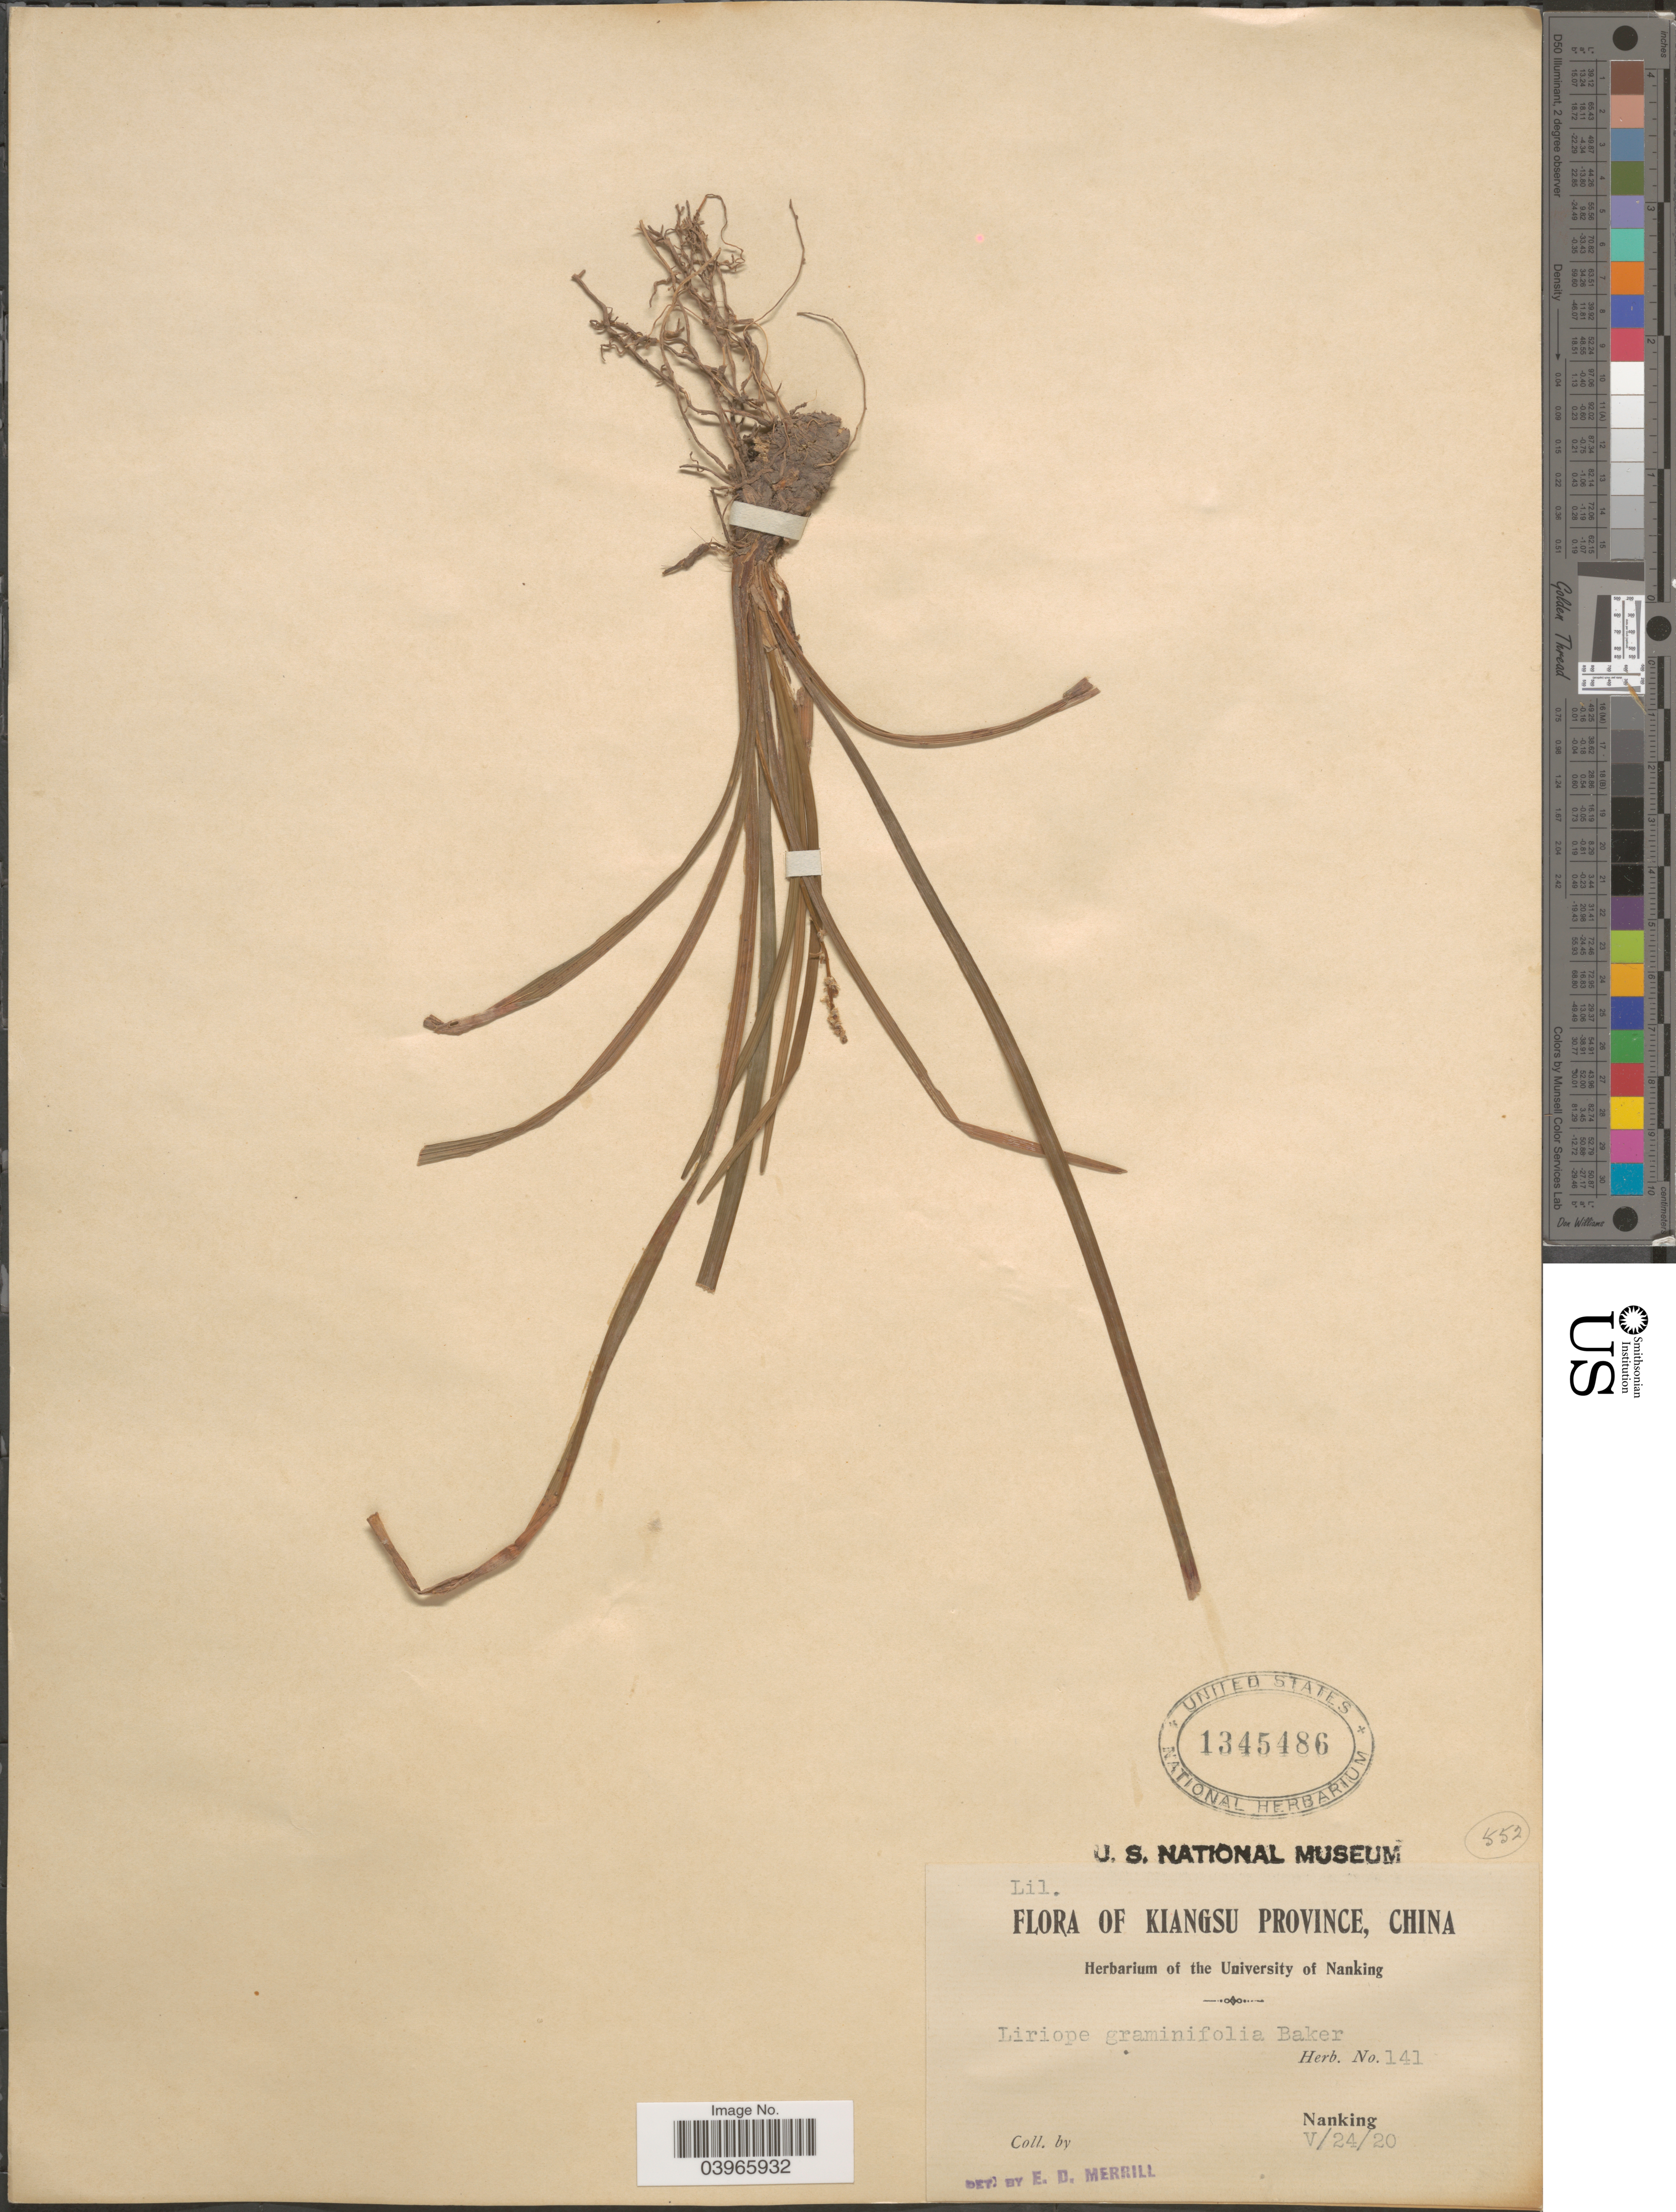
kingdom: Plantae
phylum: Tracheophyta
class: Liliopsida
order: Asparagales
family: Asparagaceae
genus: Liriope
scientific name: Liriope graminifolia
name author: (L.) Baker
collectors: ex herb. University of Nanking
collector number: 141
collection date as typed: Transcribed d/m/y: 24/5/20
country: China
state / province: Jiangsu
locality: Kiangsu Province. Nanking.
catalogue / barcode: US 1345486